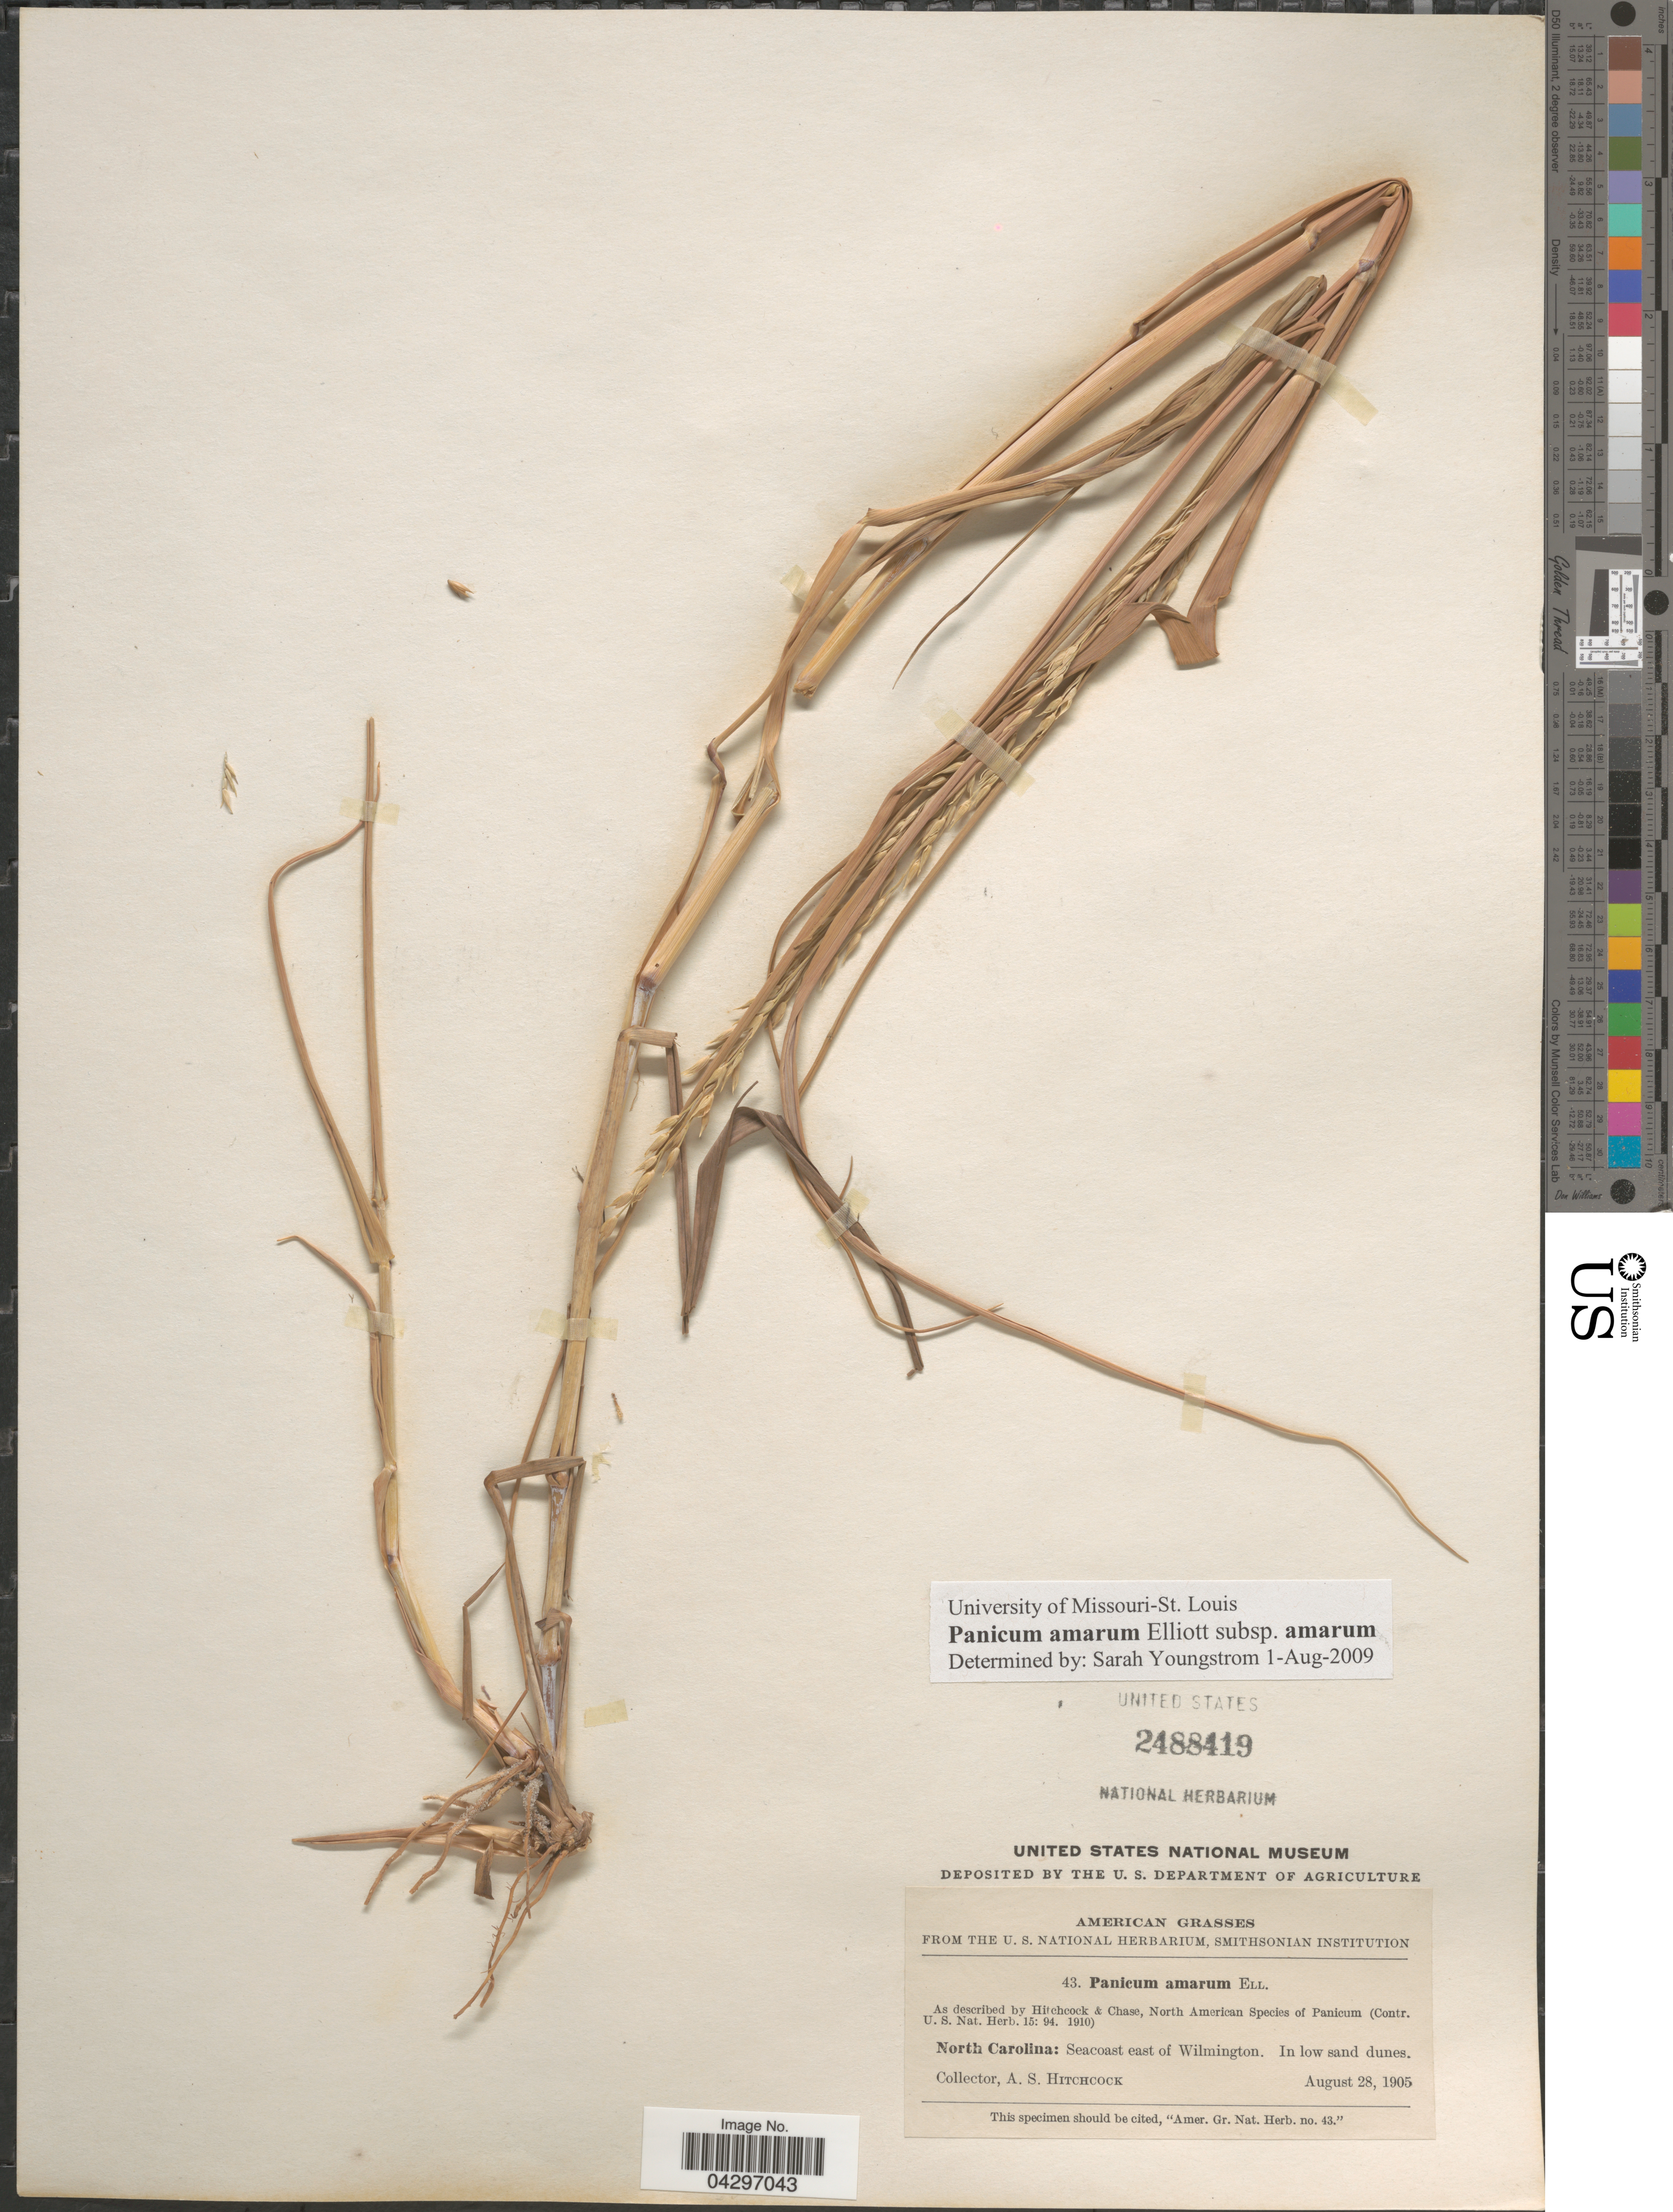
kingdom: Plantae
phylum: Tracheophyta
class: Liliopsida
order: Poales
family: Poaceae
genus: Panicum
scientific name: Panicum amarum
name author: Elliott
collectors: A. S. Hitchcock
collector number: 43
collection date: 1905-08-28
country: United States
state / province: North Carolina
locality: Seacoast east of Wilmington. In low sand dunes.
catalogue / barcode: US 2488419